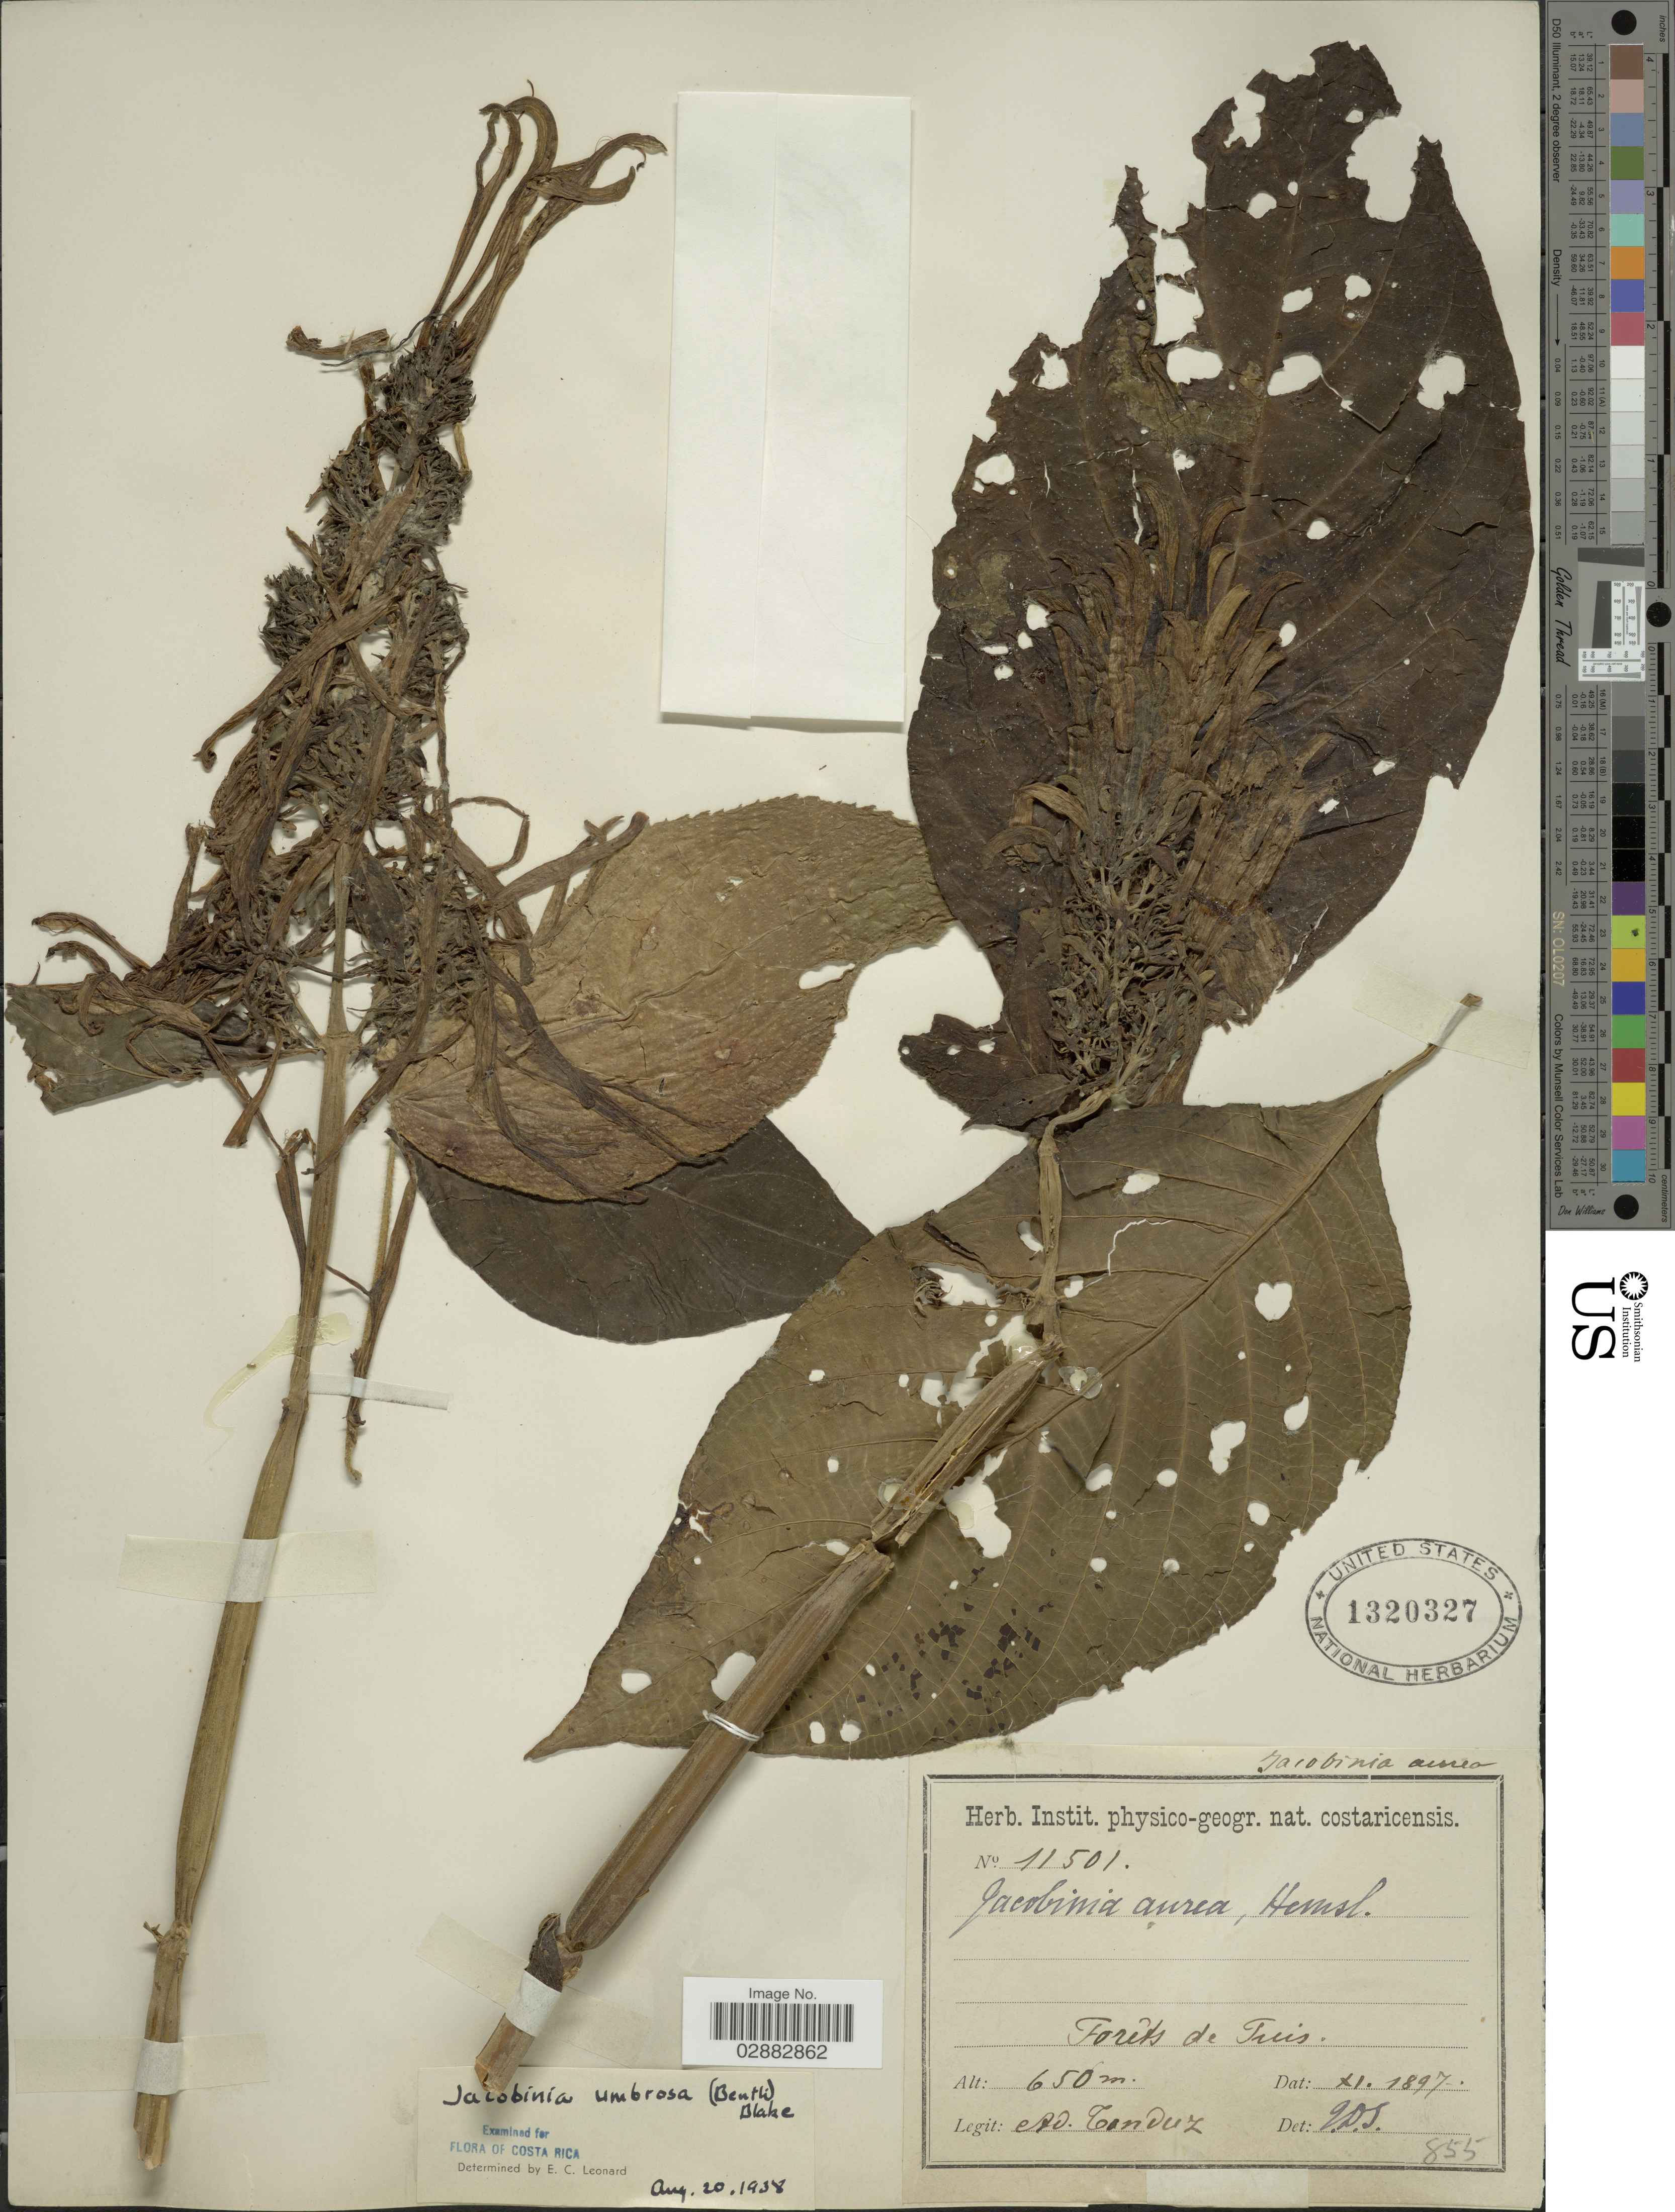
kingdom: Plantae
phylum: Tracheophyta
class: Magnoliopsida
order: Lamiales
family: Acanthaceae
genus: Jacobinia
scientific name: Jacobinia umbrosa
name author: (Benth.) S.F. Blake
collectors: A. Tonduz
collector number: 11501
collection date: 1897-11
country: Costa Rica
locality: Forêts de Tuis.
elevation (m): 650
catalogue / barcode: US 1320327